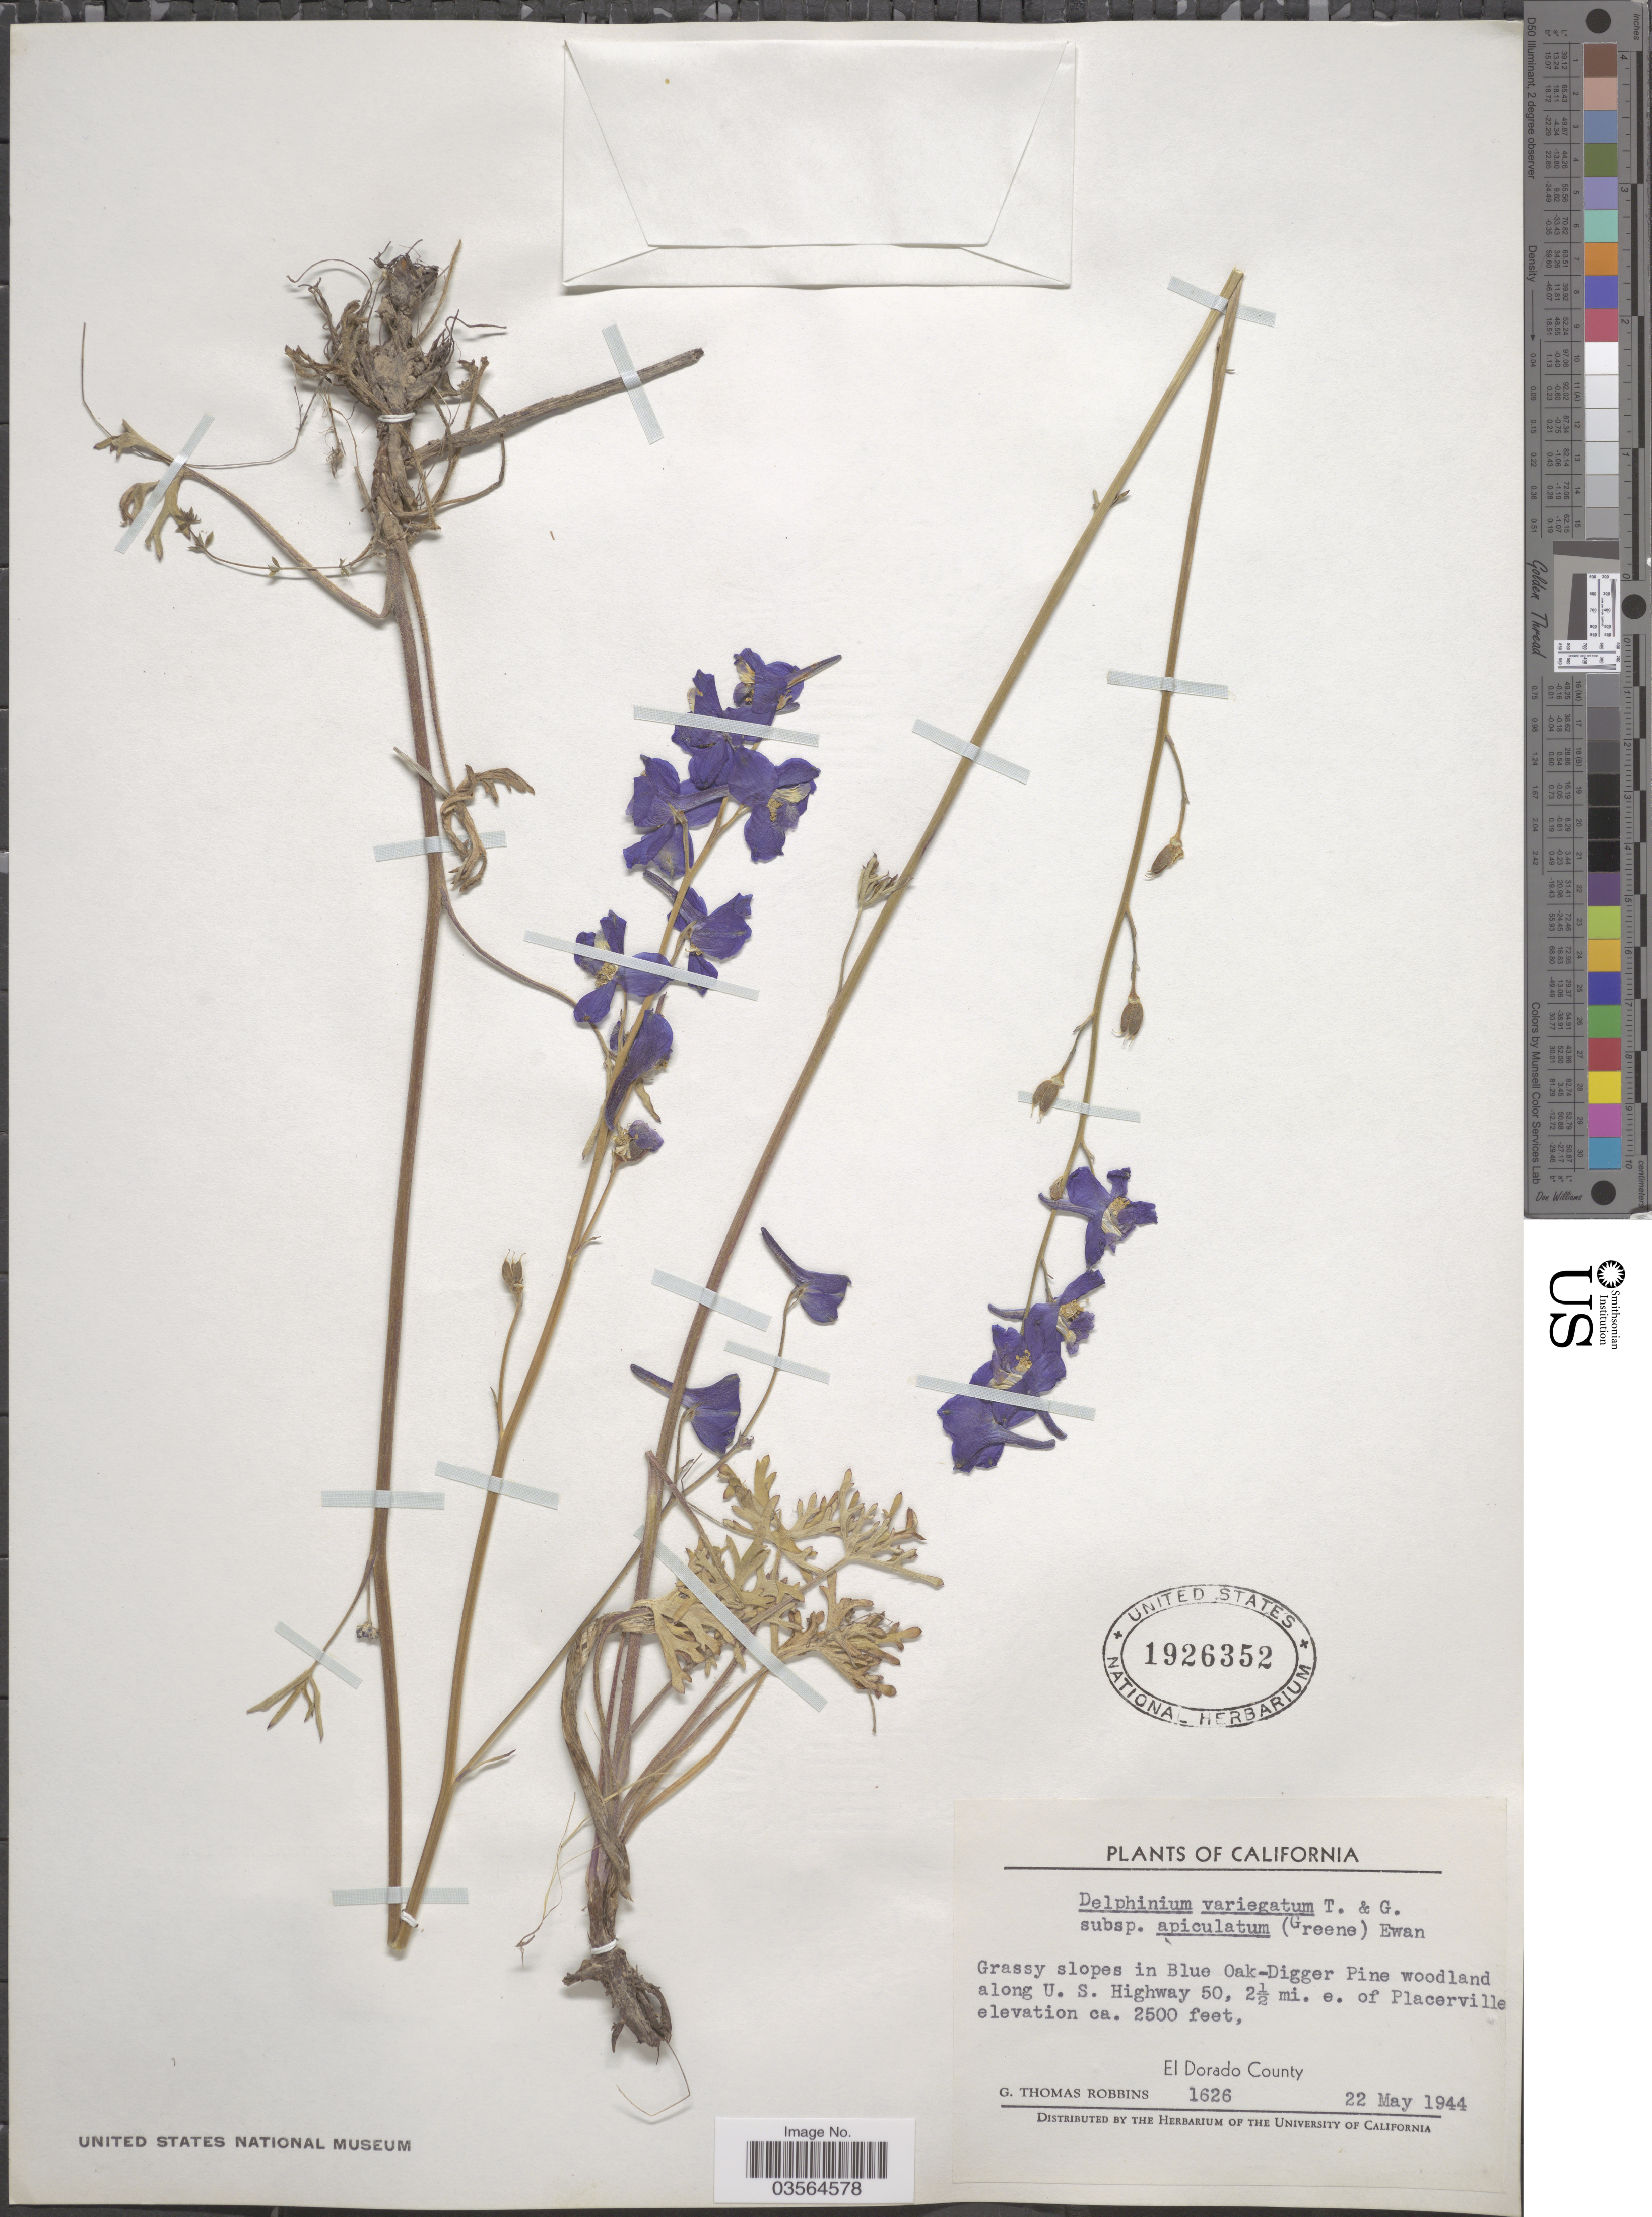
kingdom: Plantae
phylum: Tracheophyta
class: Magnoliopsida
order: Ranunculales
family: Ranunculaceae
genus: Delphinium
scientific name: Delphinium variegatum subsp. apiculatum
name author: (Greene) Ewan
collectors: G. T. Robbins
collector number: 1626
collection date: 1944-05-22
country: United States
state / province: California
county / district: El Dorado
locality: Along U. S. Highway 50, 2½ mi. e. of Placerville. El Dorado County.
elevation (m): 762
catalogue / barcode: US 1926352